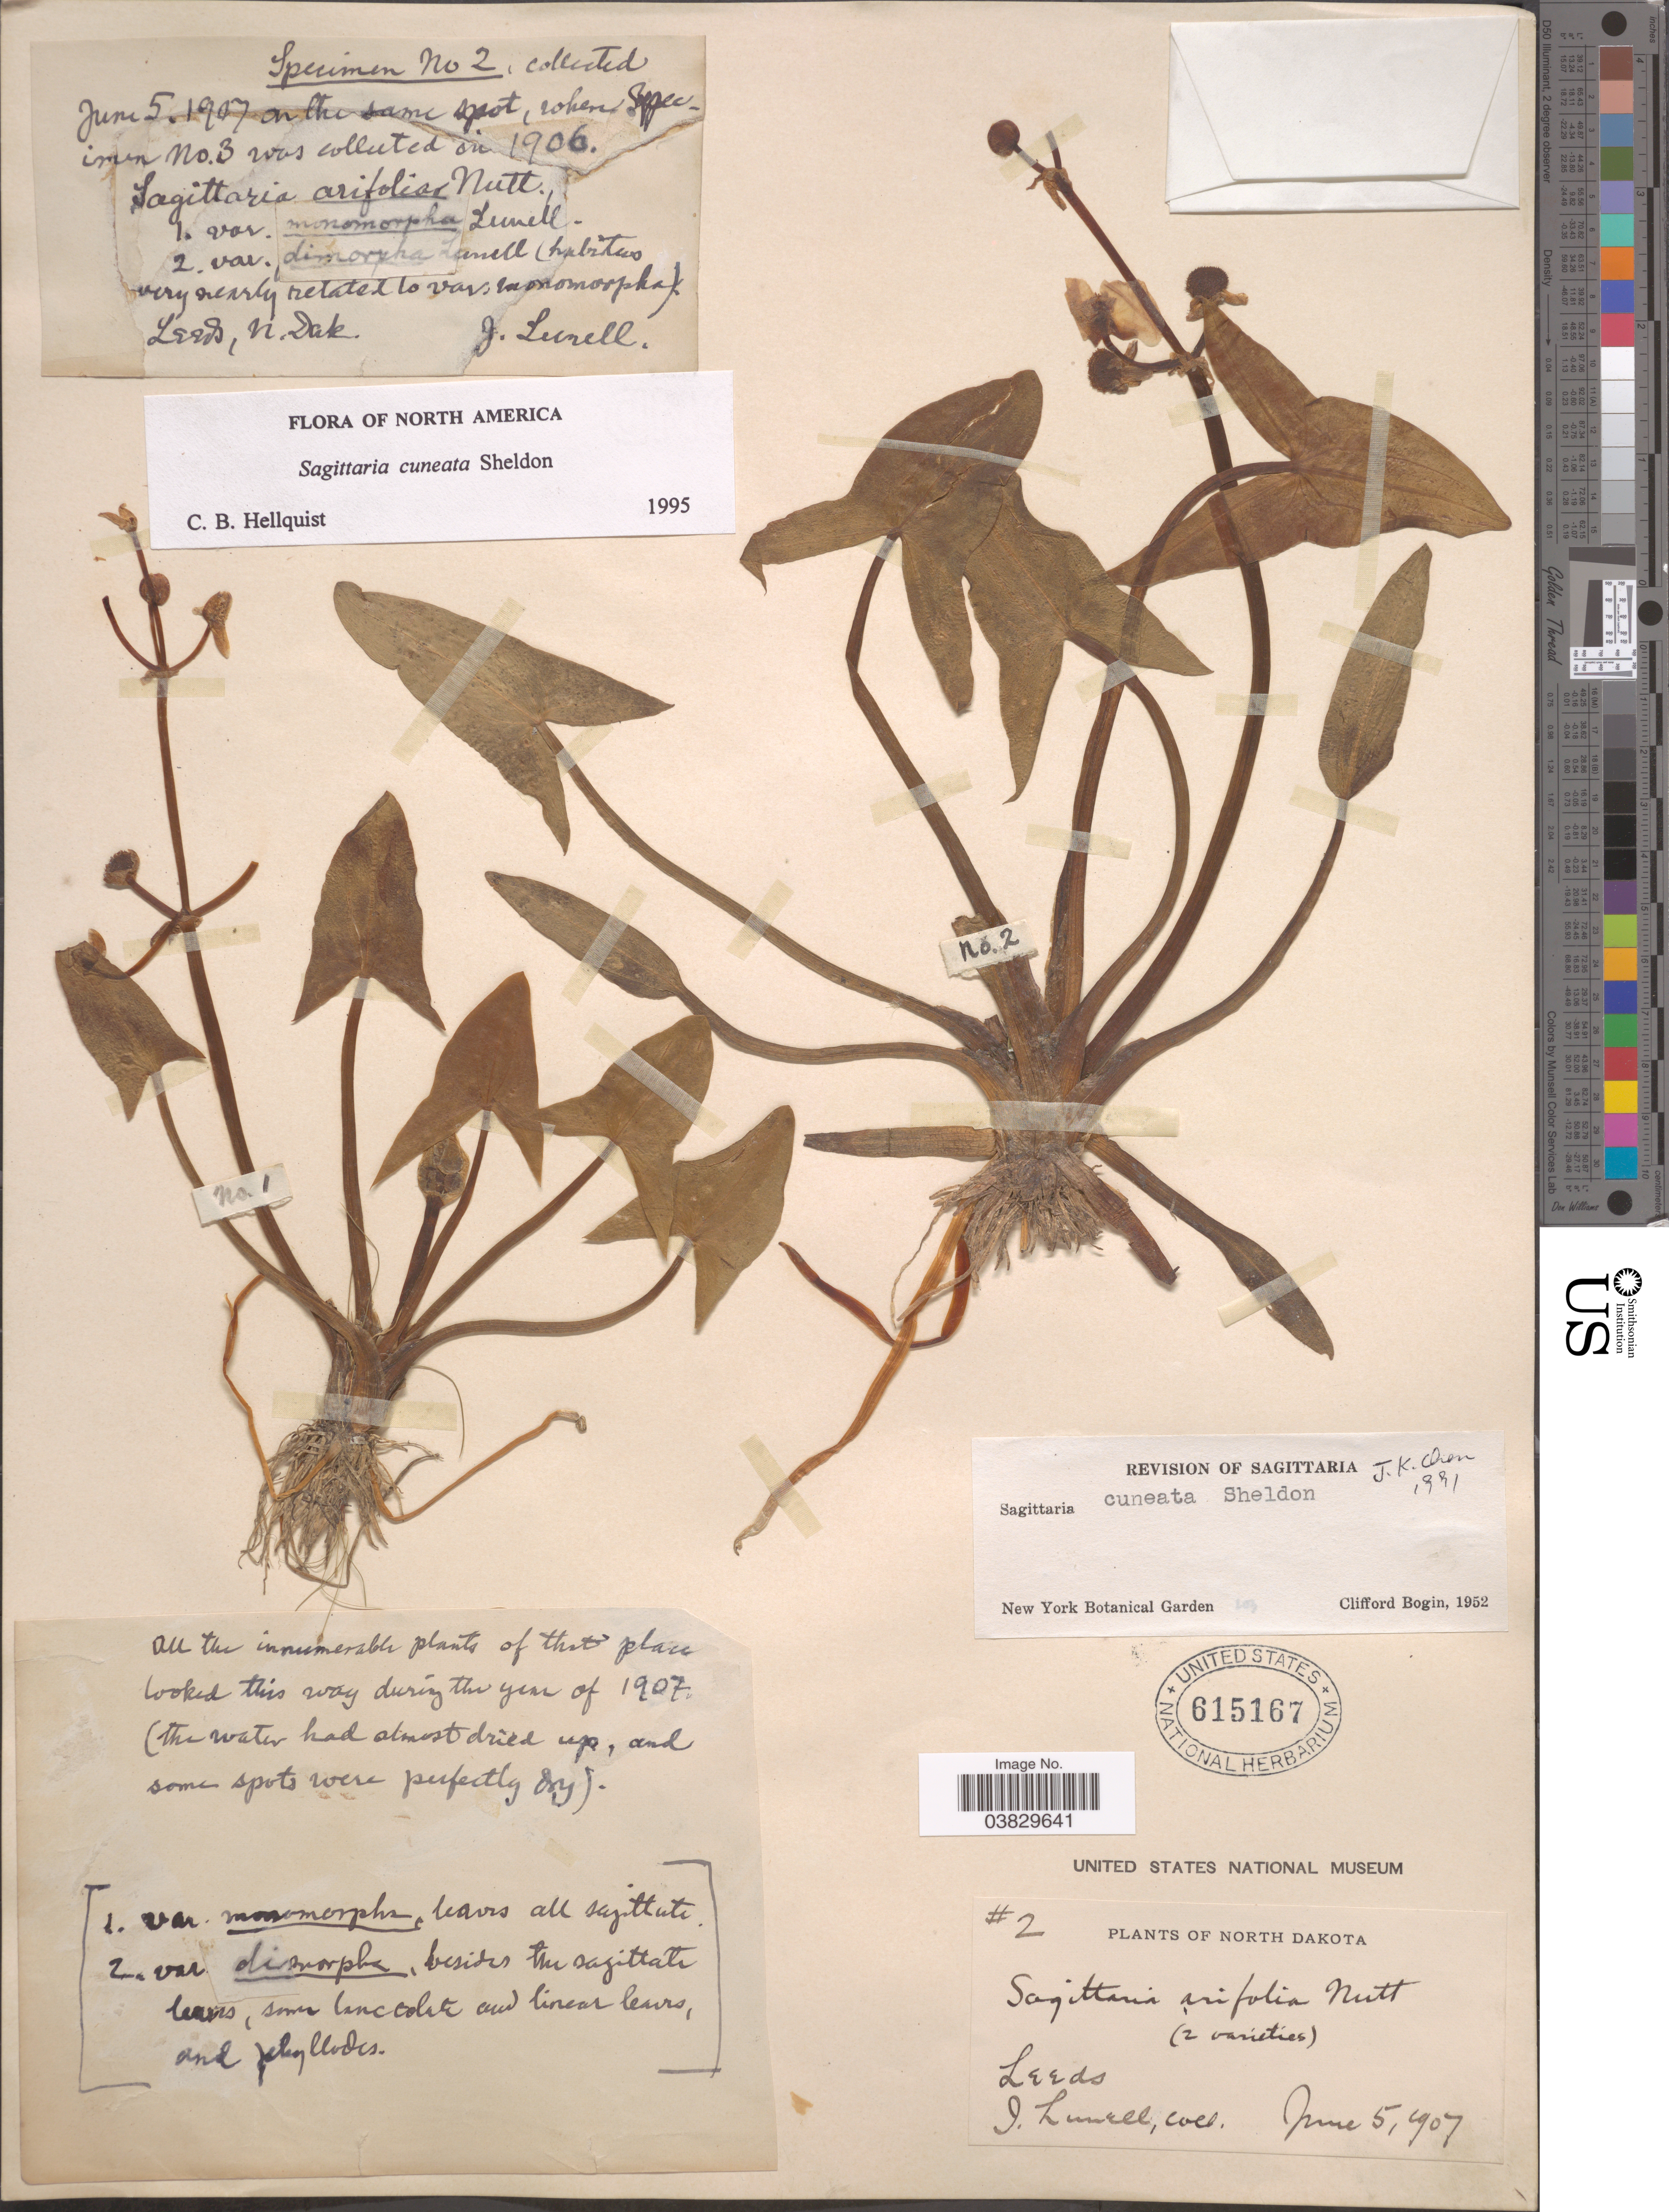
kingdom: Plantae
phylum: Tracheophyta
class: Liliopsida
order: Alismatales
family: Alismataceae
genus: Sagittaria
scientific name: Sagittaria cuneata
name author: E. Sheld.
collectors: J. Lunell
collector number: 2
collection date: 1907-06-05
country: United States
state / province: North Dakota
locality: Leeds.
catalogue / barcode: US 615167